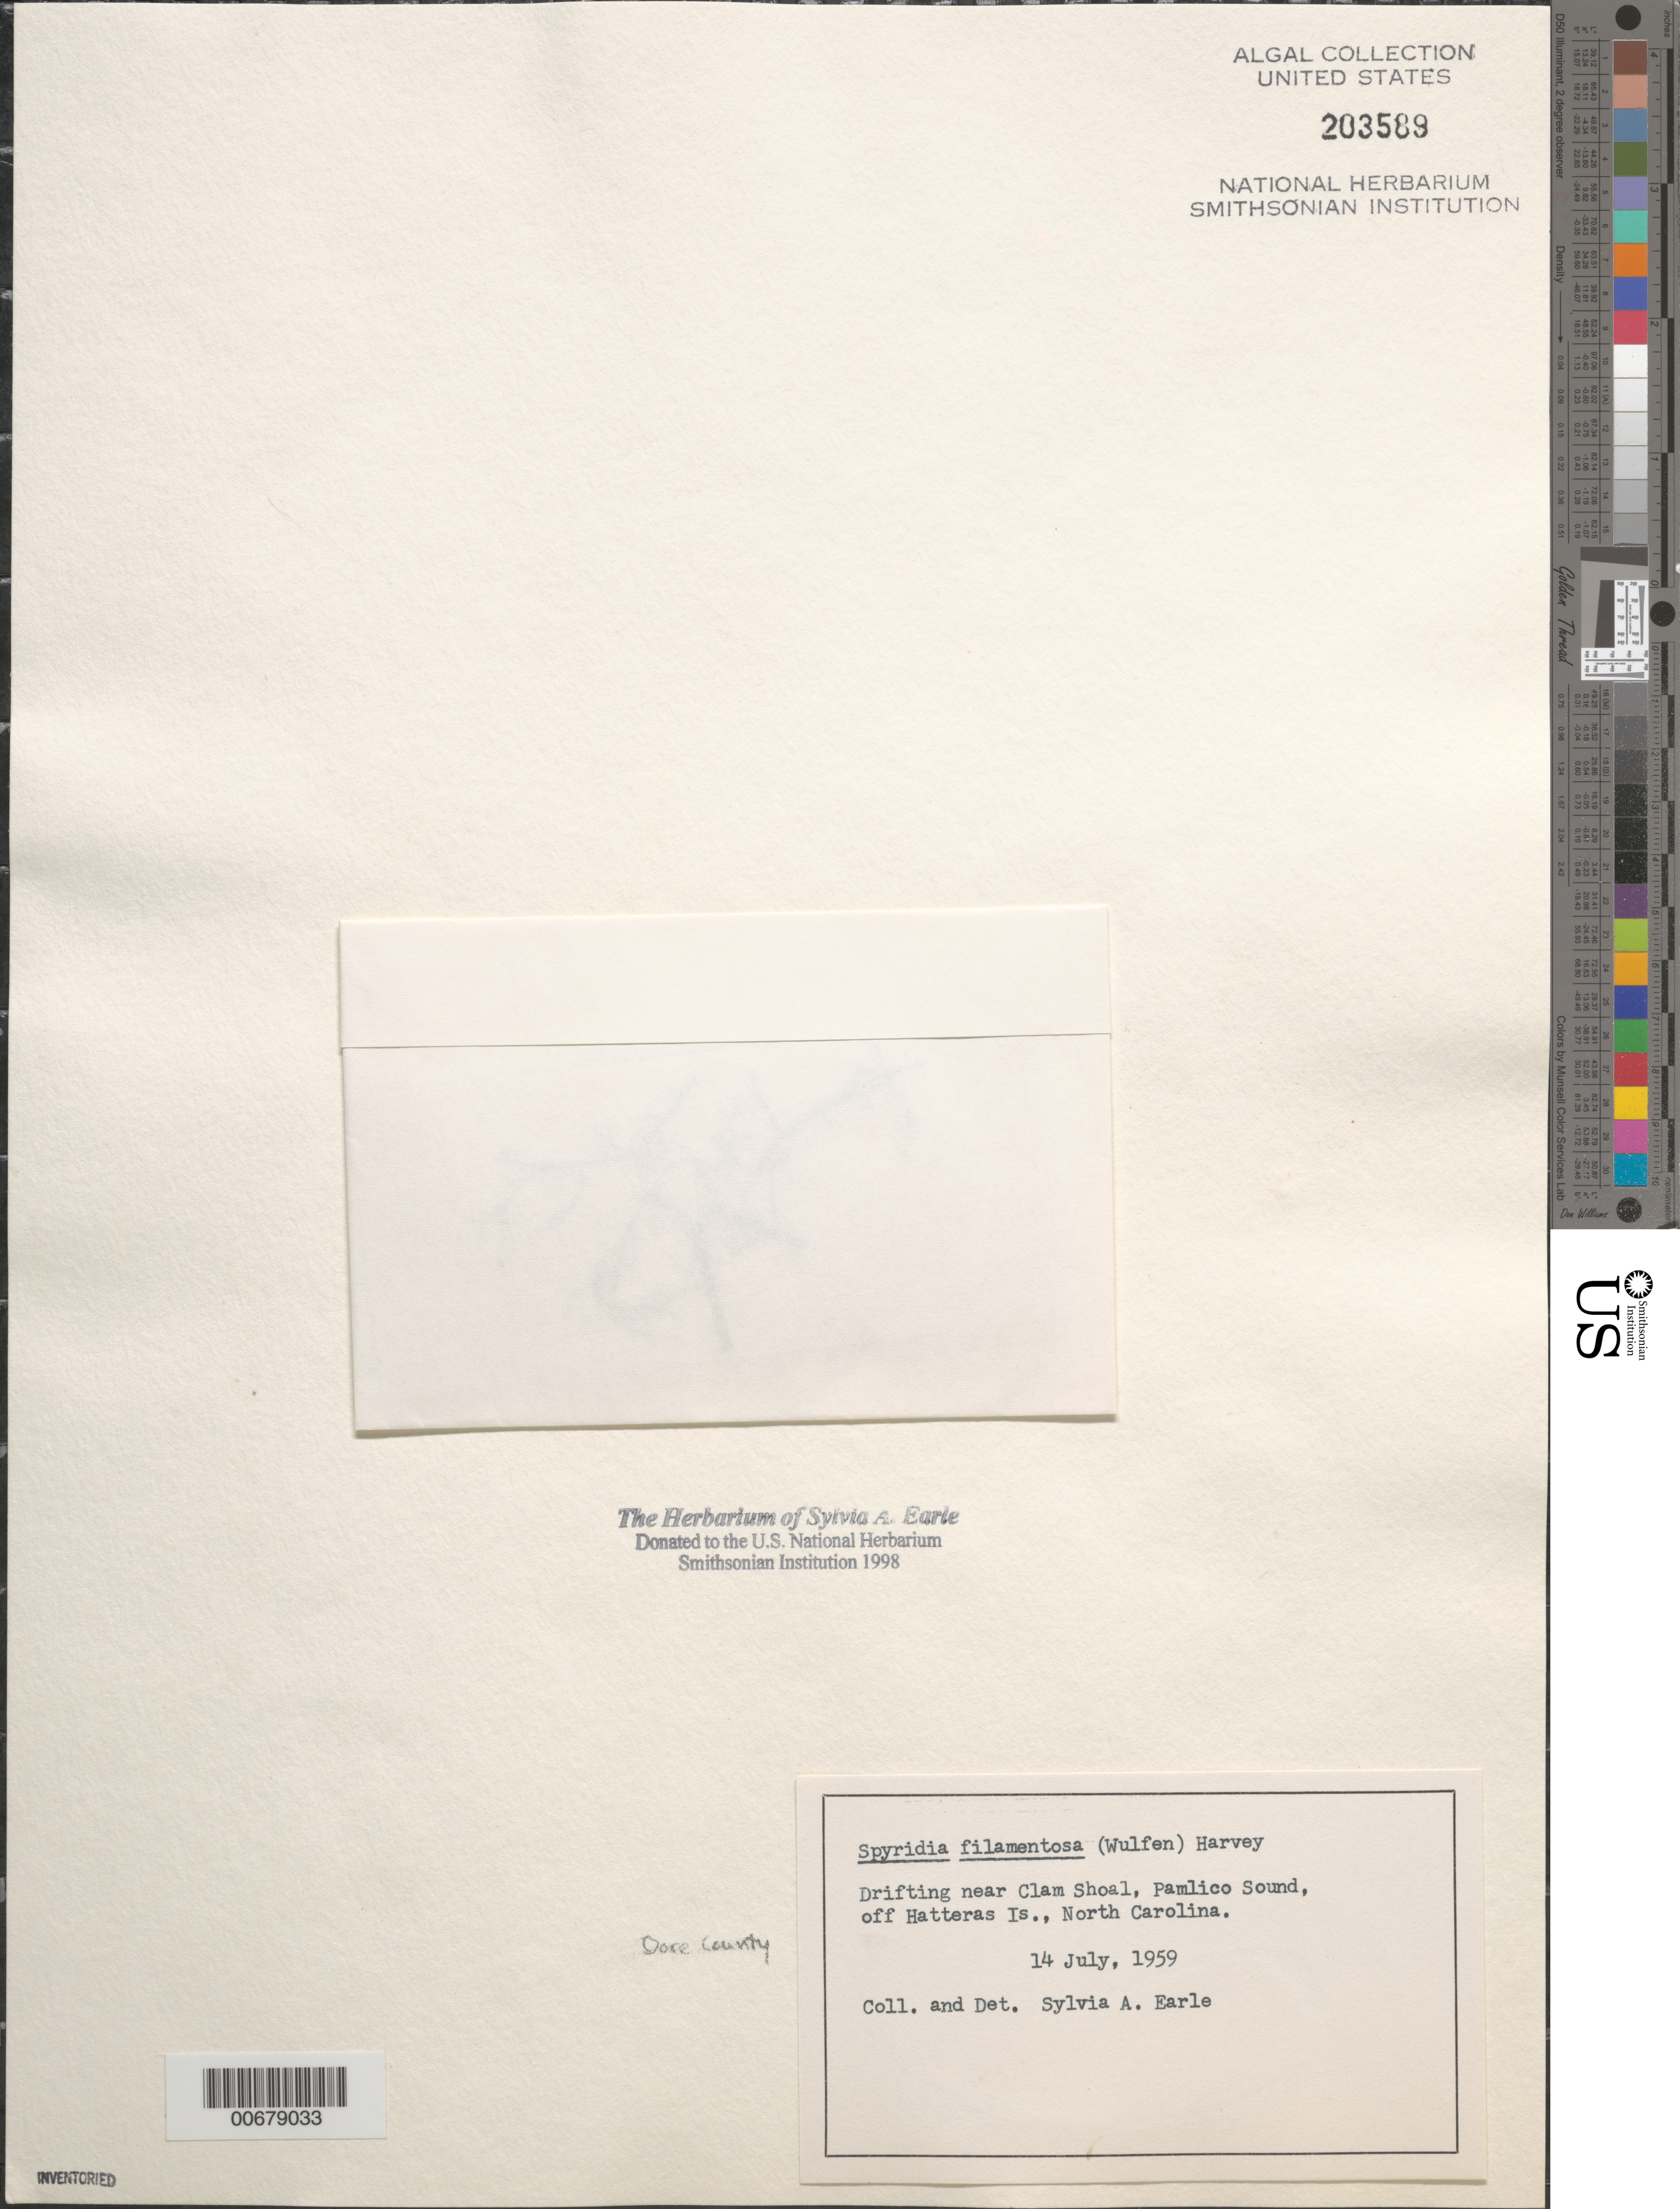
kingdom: Plantae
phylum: Rhodophyta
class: Florideophyceae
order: Ceramiales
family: Spyridiaceae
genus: Spyridia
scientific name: Spyridia filamentosa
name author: (Wulfen) Harv.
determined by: Earle, S. A.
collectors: S. A. Earle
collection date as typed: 14 Jul 1959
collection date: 1959-07-14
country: United States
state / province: North Carolina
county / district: Dare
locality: Pamlico Sound, off Hatteras Island, near Clam Shoal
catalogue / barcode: US 203589